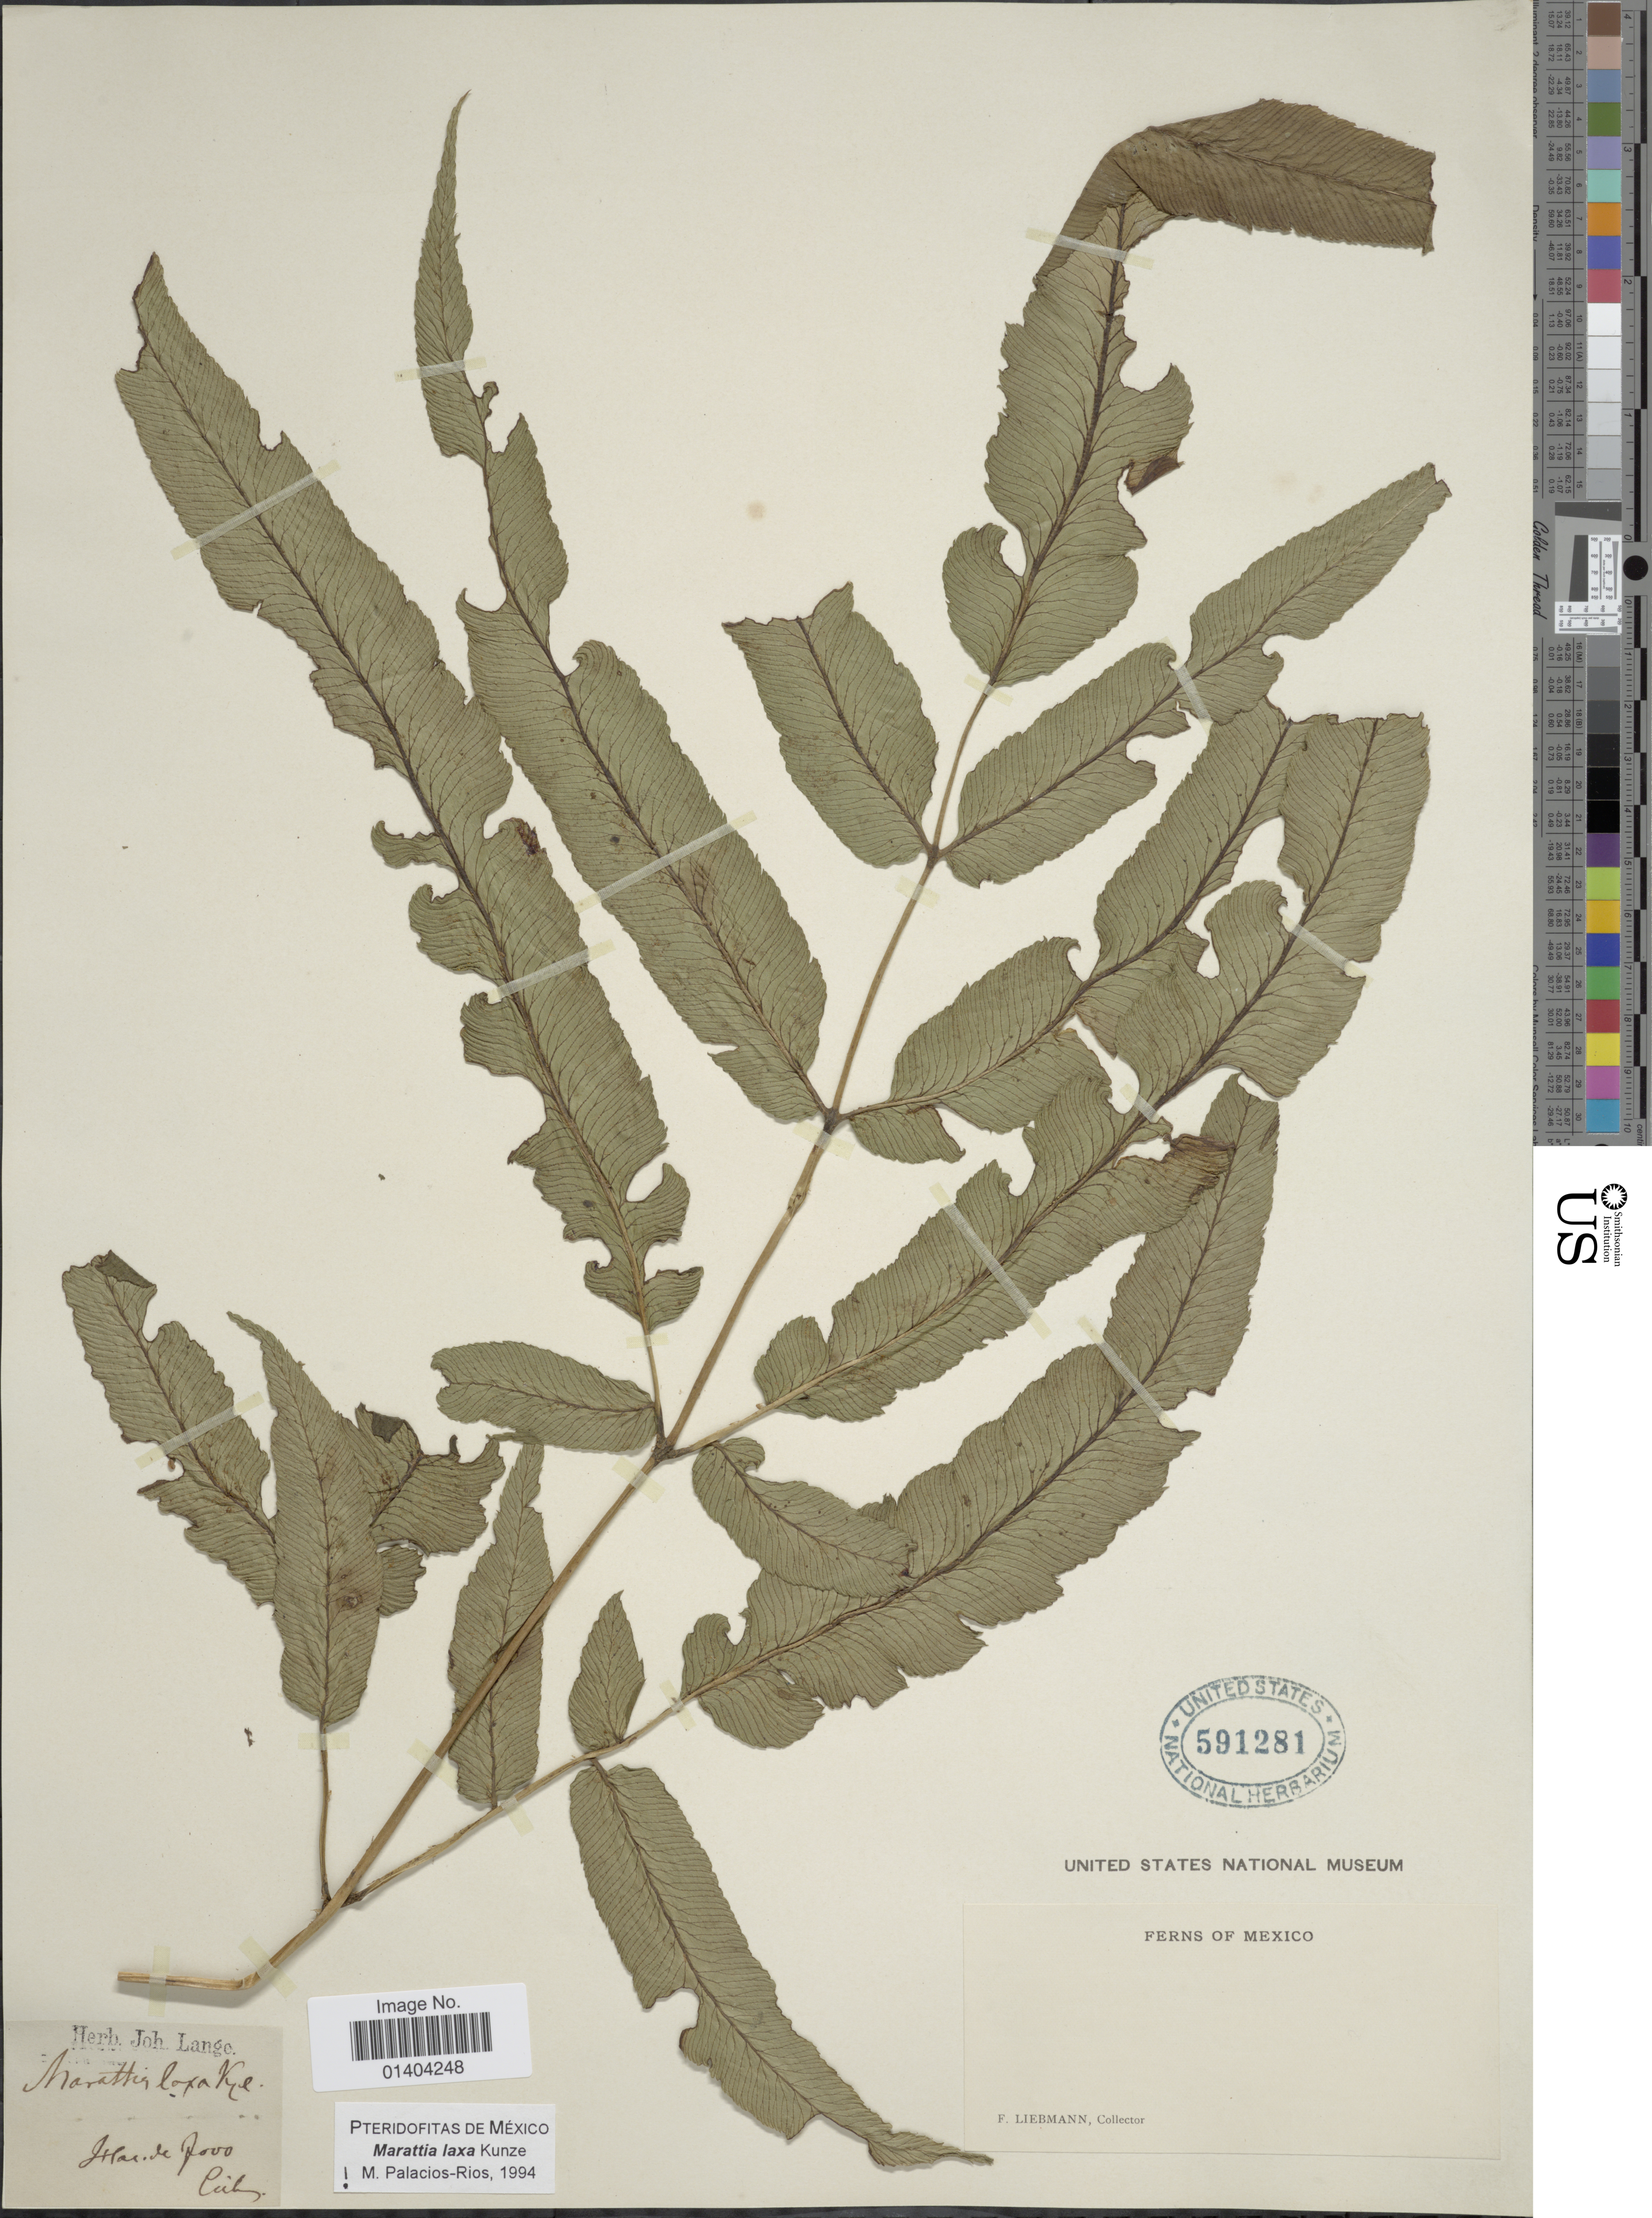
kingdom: Plantae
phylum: Tracheophyta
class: Polypodiopsida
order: Marattiales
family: Marattiaceae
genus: Marattia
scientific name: Marattia laxa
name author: Kunze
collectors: F. Liebmann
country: Mexico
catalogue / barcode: US 591281